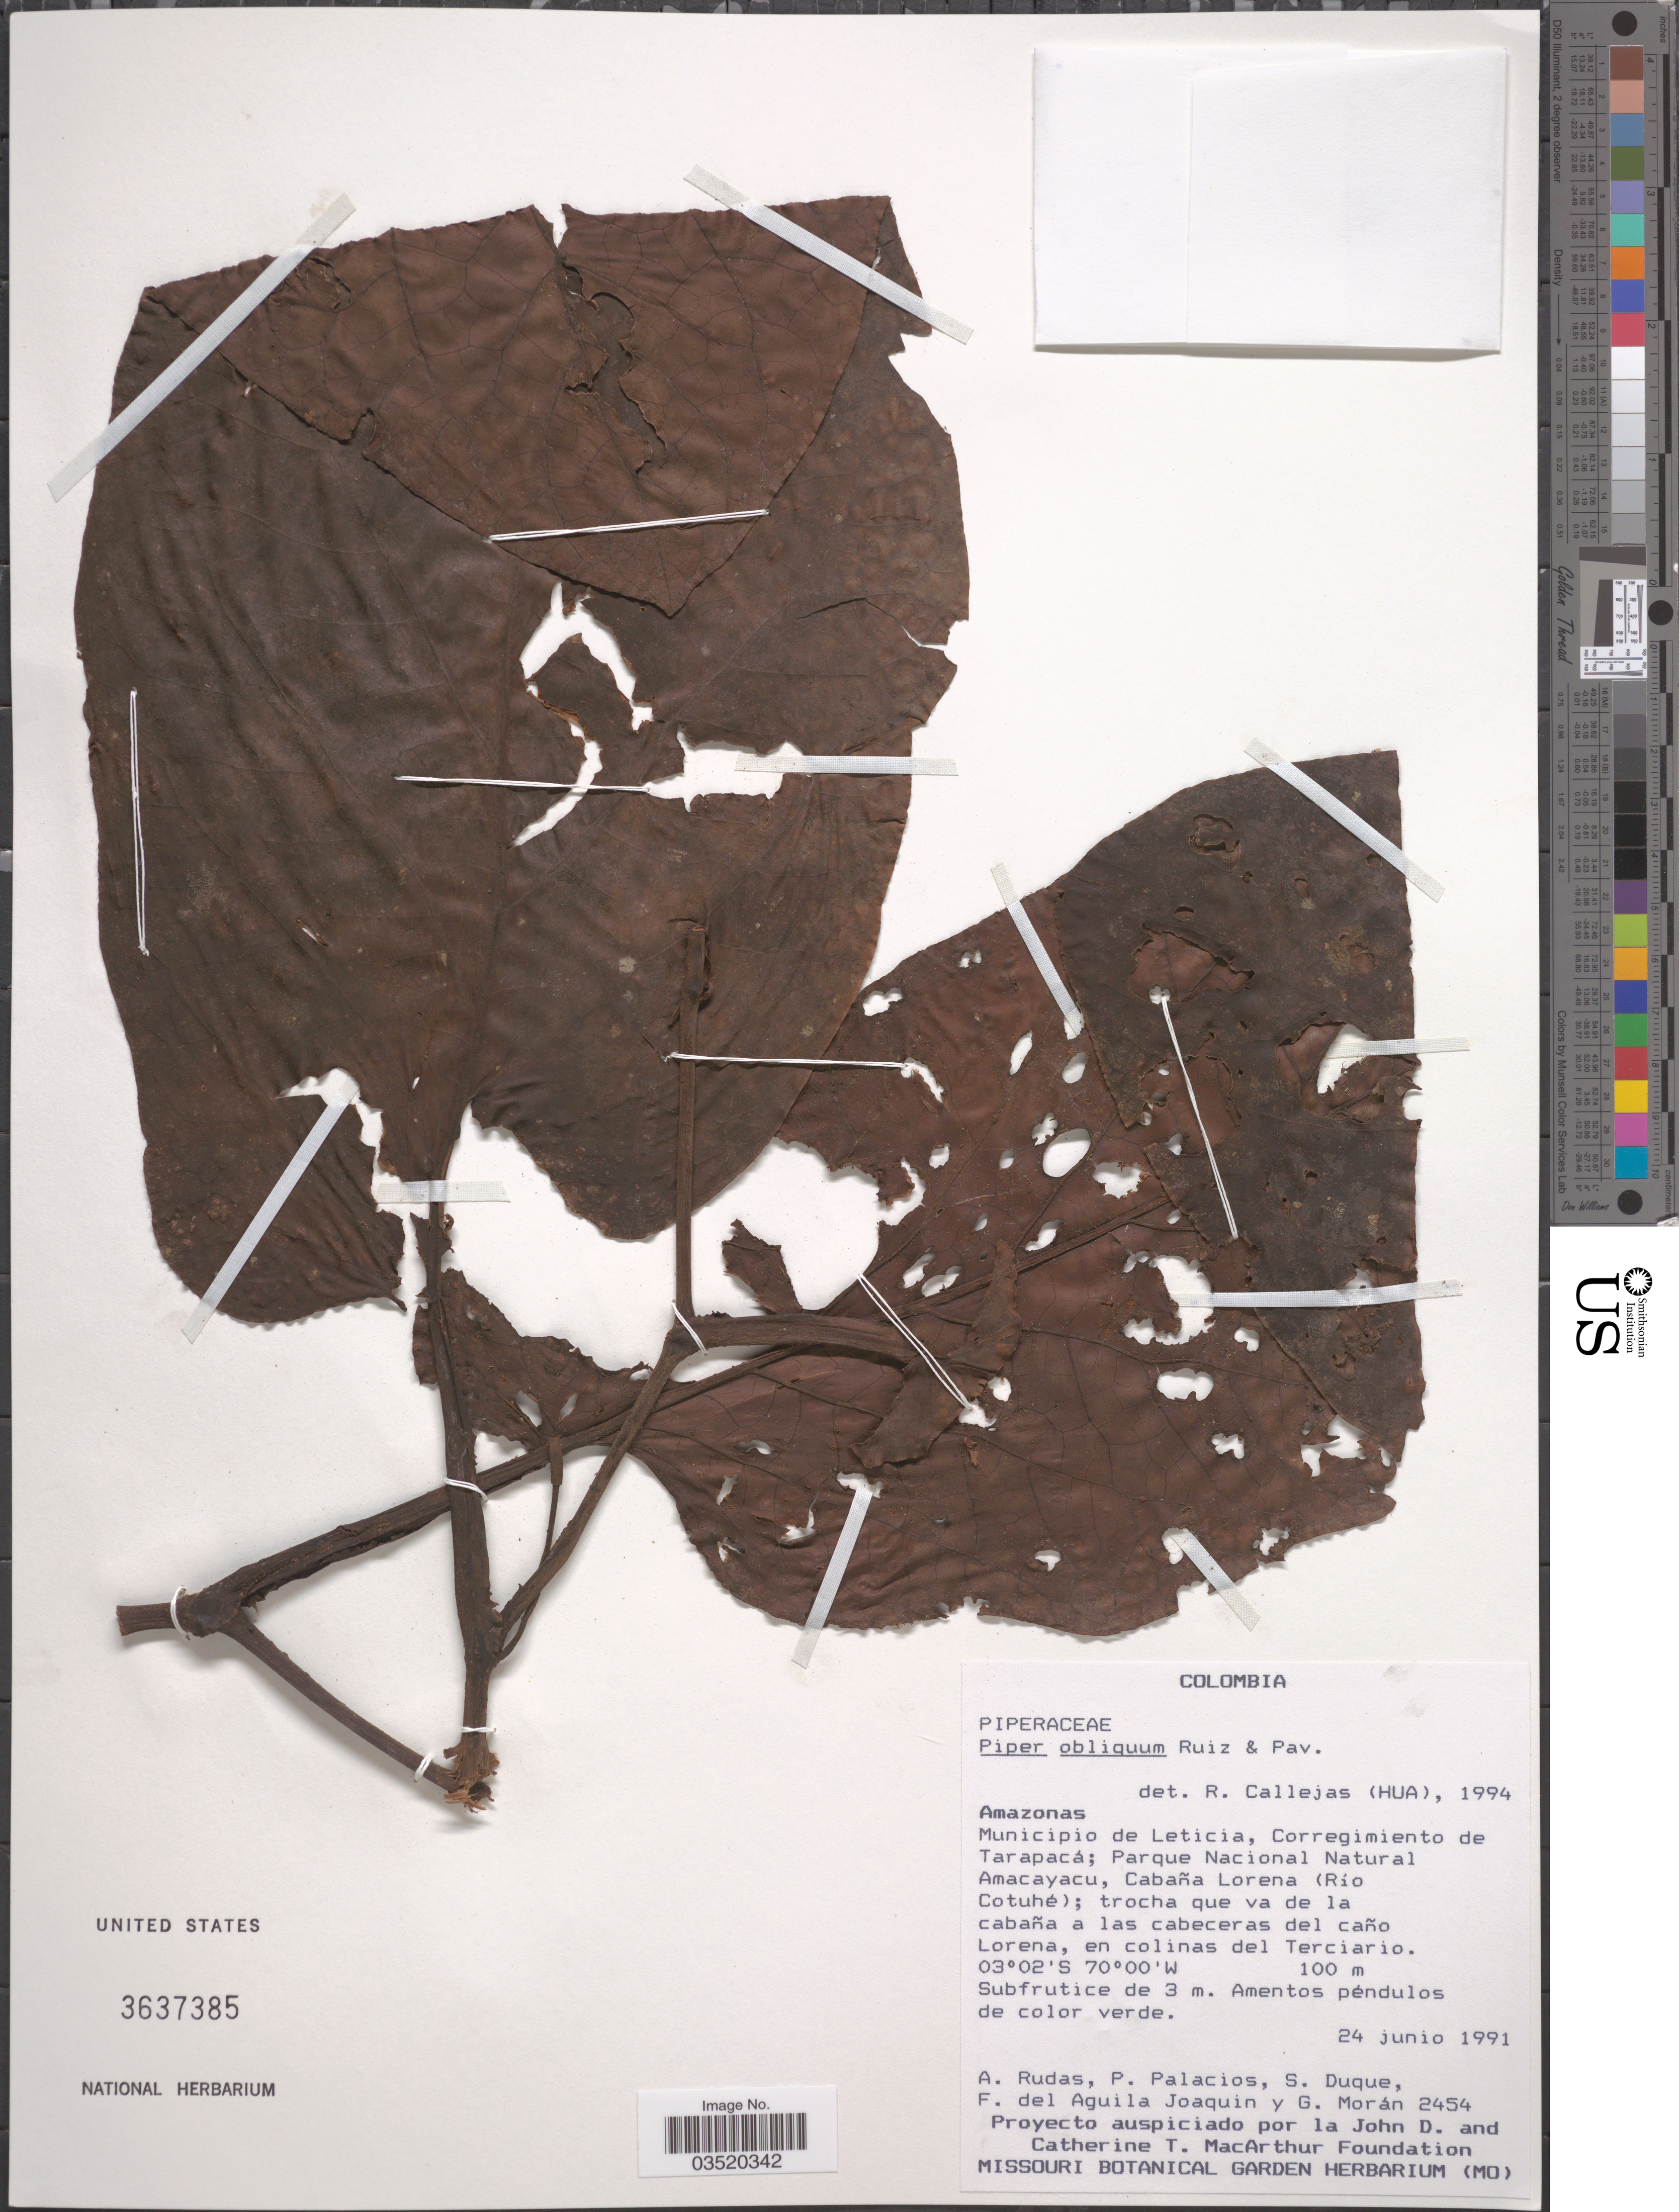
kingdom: Plantae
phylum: Tracheophyta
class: Magnoliopsida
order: Piperales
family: Piperaceae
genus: Piper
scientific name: Piper obliquum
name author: Ruiz & Pav.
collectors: A. Rudas, P. Palacios, S. Duque, F. Aguila Joaquin & G. Moran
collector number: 2454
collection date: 1991-06-24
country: Colombia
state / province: Amazônas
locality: Municipio de Leticia, Corregimiento de Tarapacá; Parque Nacional Natural. Amacayacu, Cabaña Lorena (Río Cotuhé); a las cabeceras del caño Lorena, en collinas del Terciario.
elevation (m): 100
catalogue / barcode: US 3637385